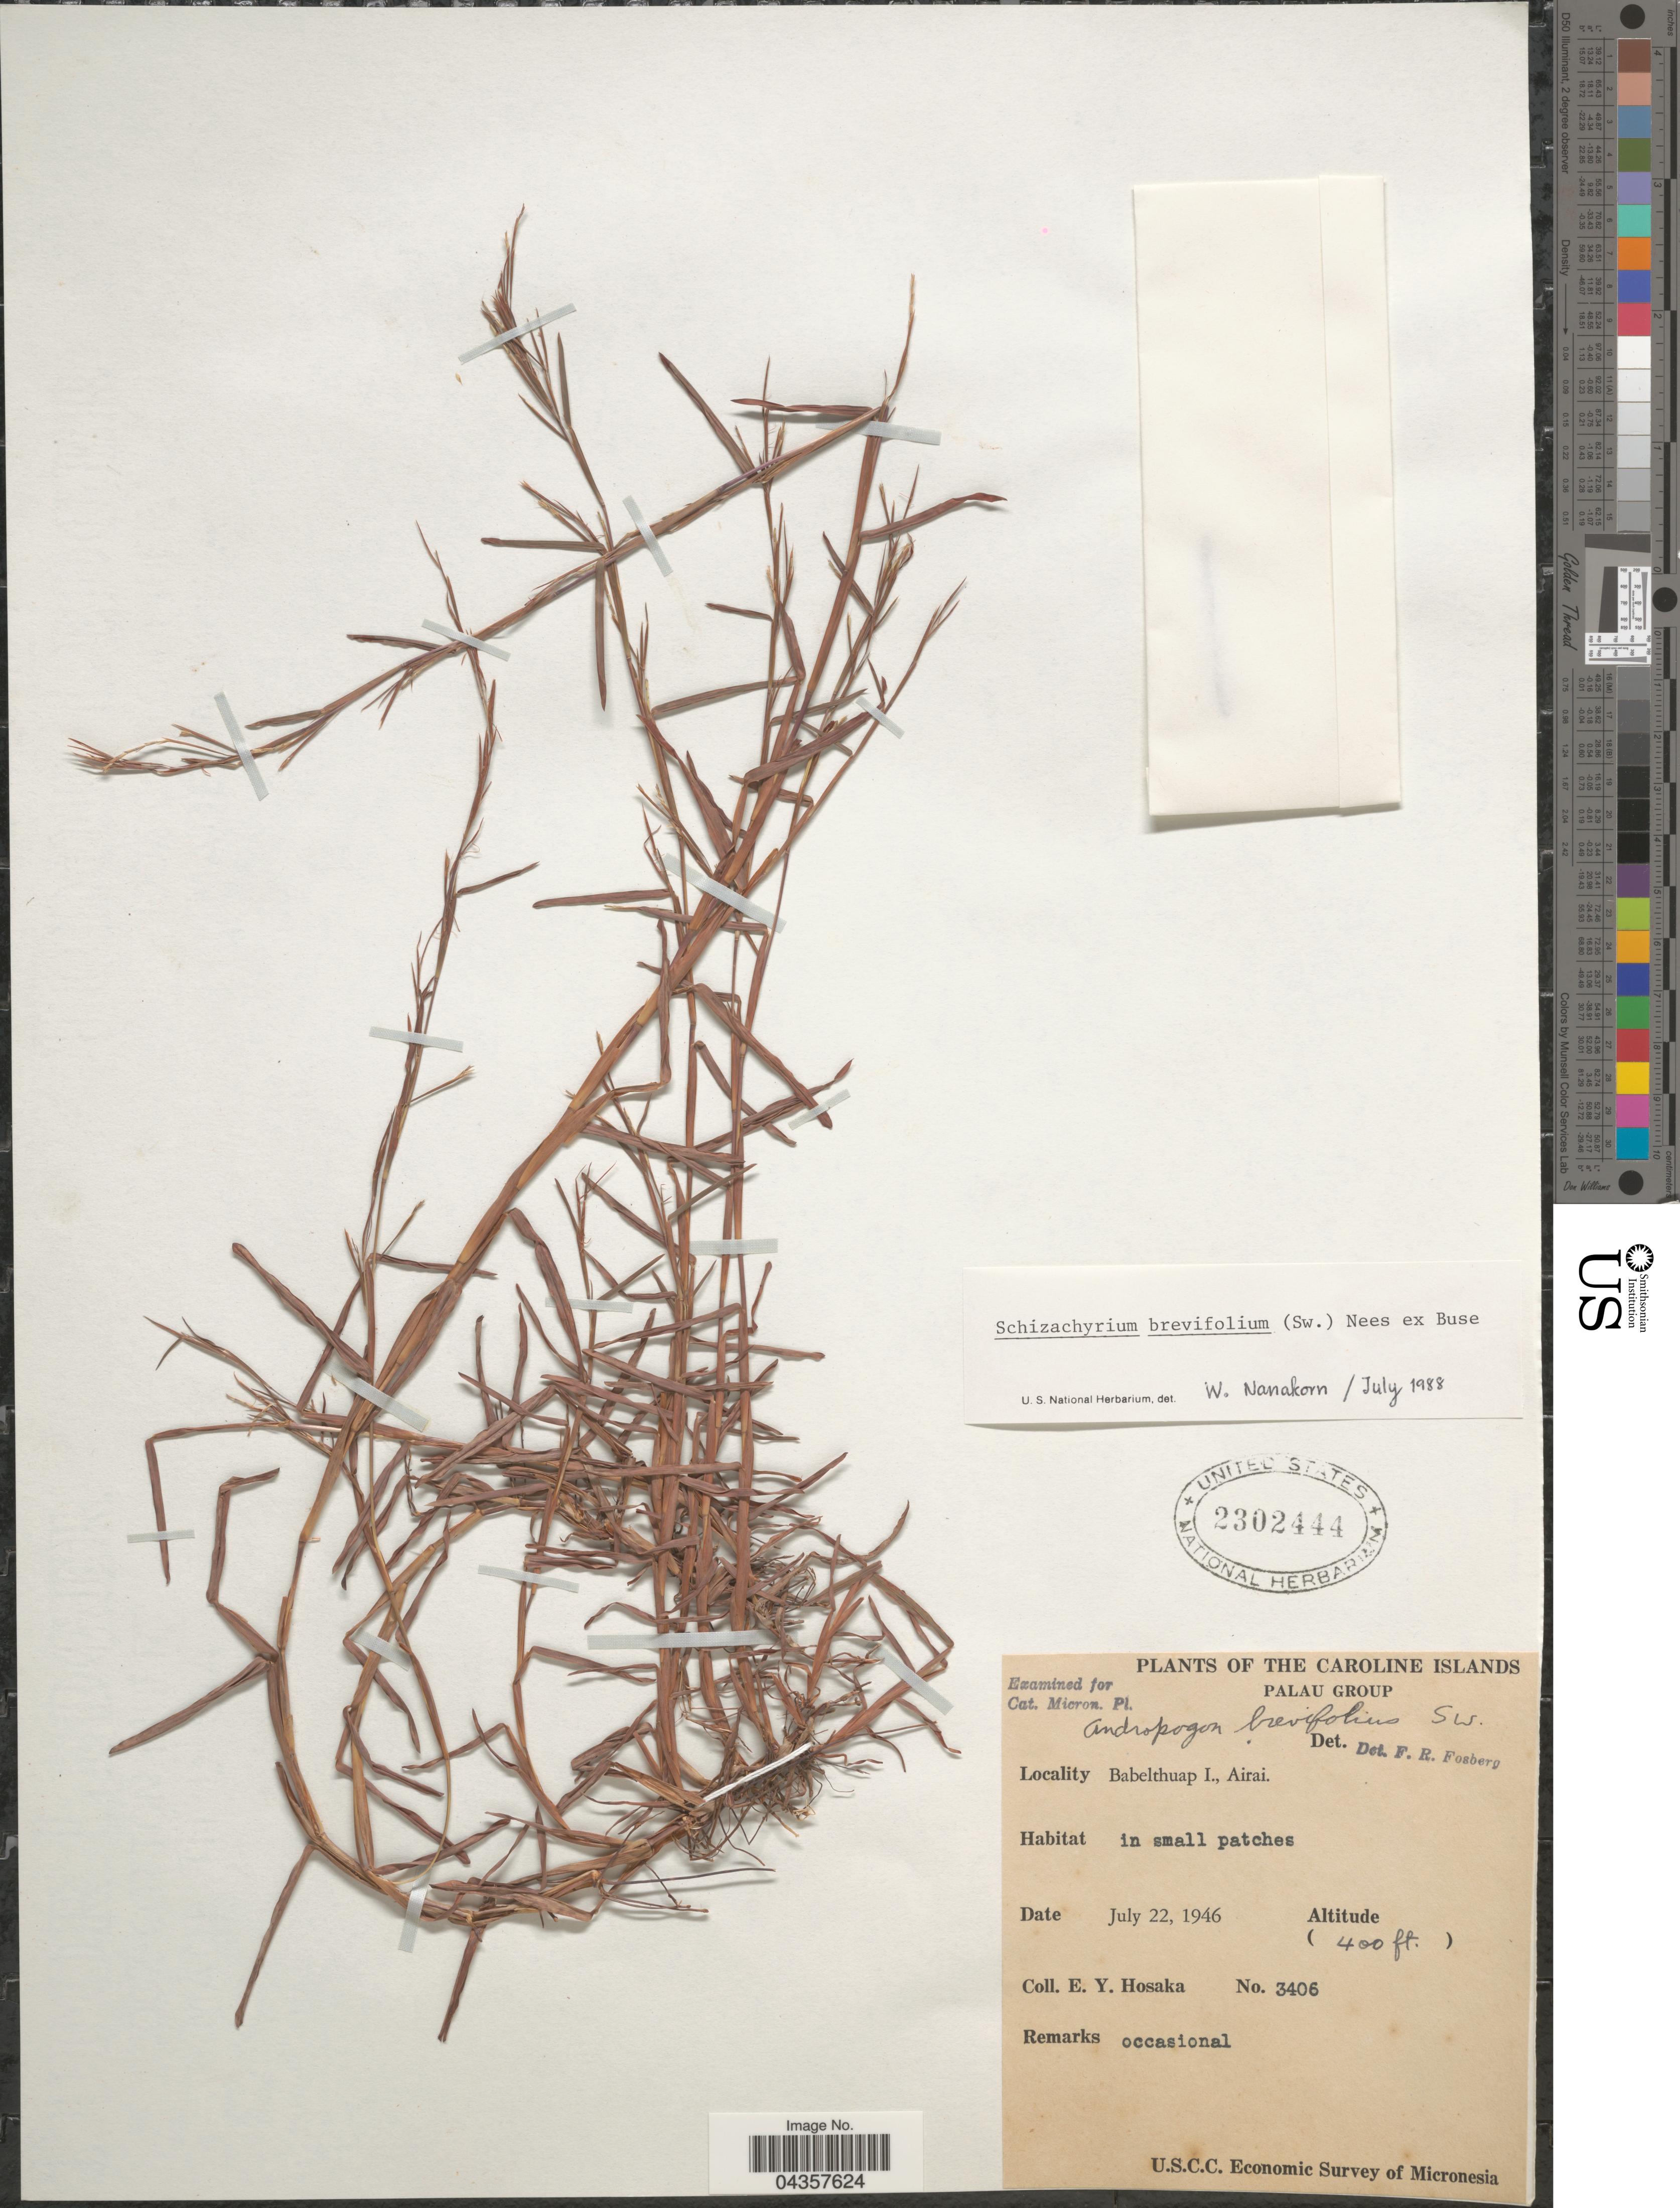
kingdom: Plantae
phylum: Tracheophyta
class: Liliopsida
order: Poales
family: Poaceae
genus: Schizachyrium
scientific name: Schizachyrium brevifolium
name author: (Sw.) Nees ex Büse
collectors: E. Y. Hosaka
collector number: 3406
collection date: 1946-07-22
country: Palau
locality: The Caroline Islands. Palau Group. Babelthuap I., Airai. U.S.C.C. Economic Survey of Micronesia.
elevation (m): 122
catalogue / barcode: US 2302444